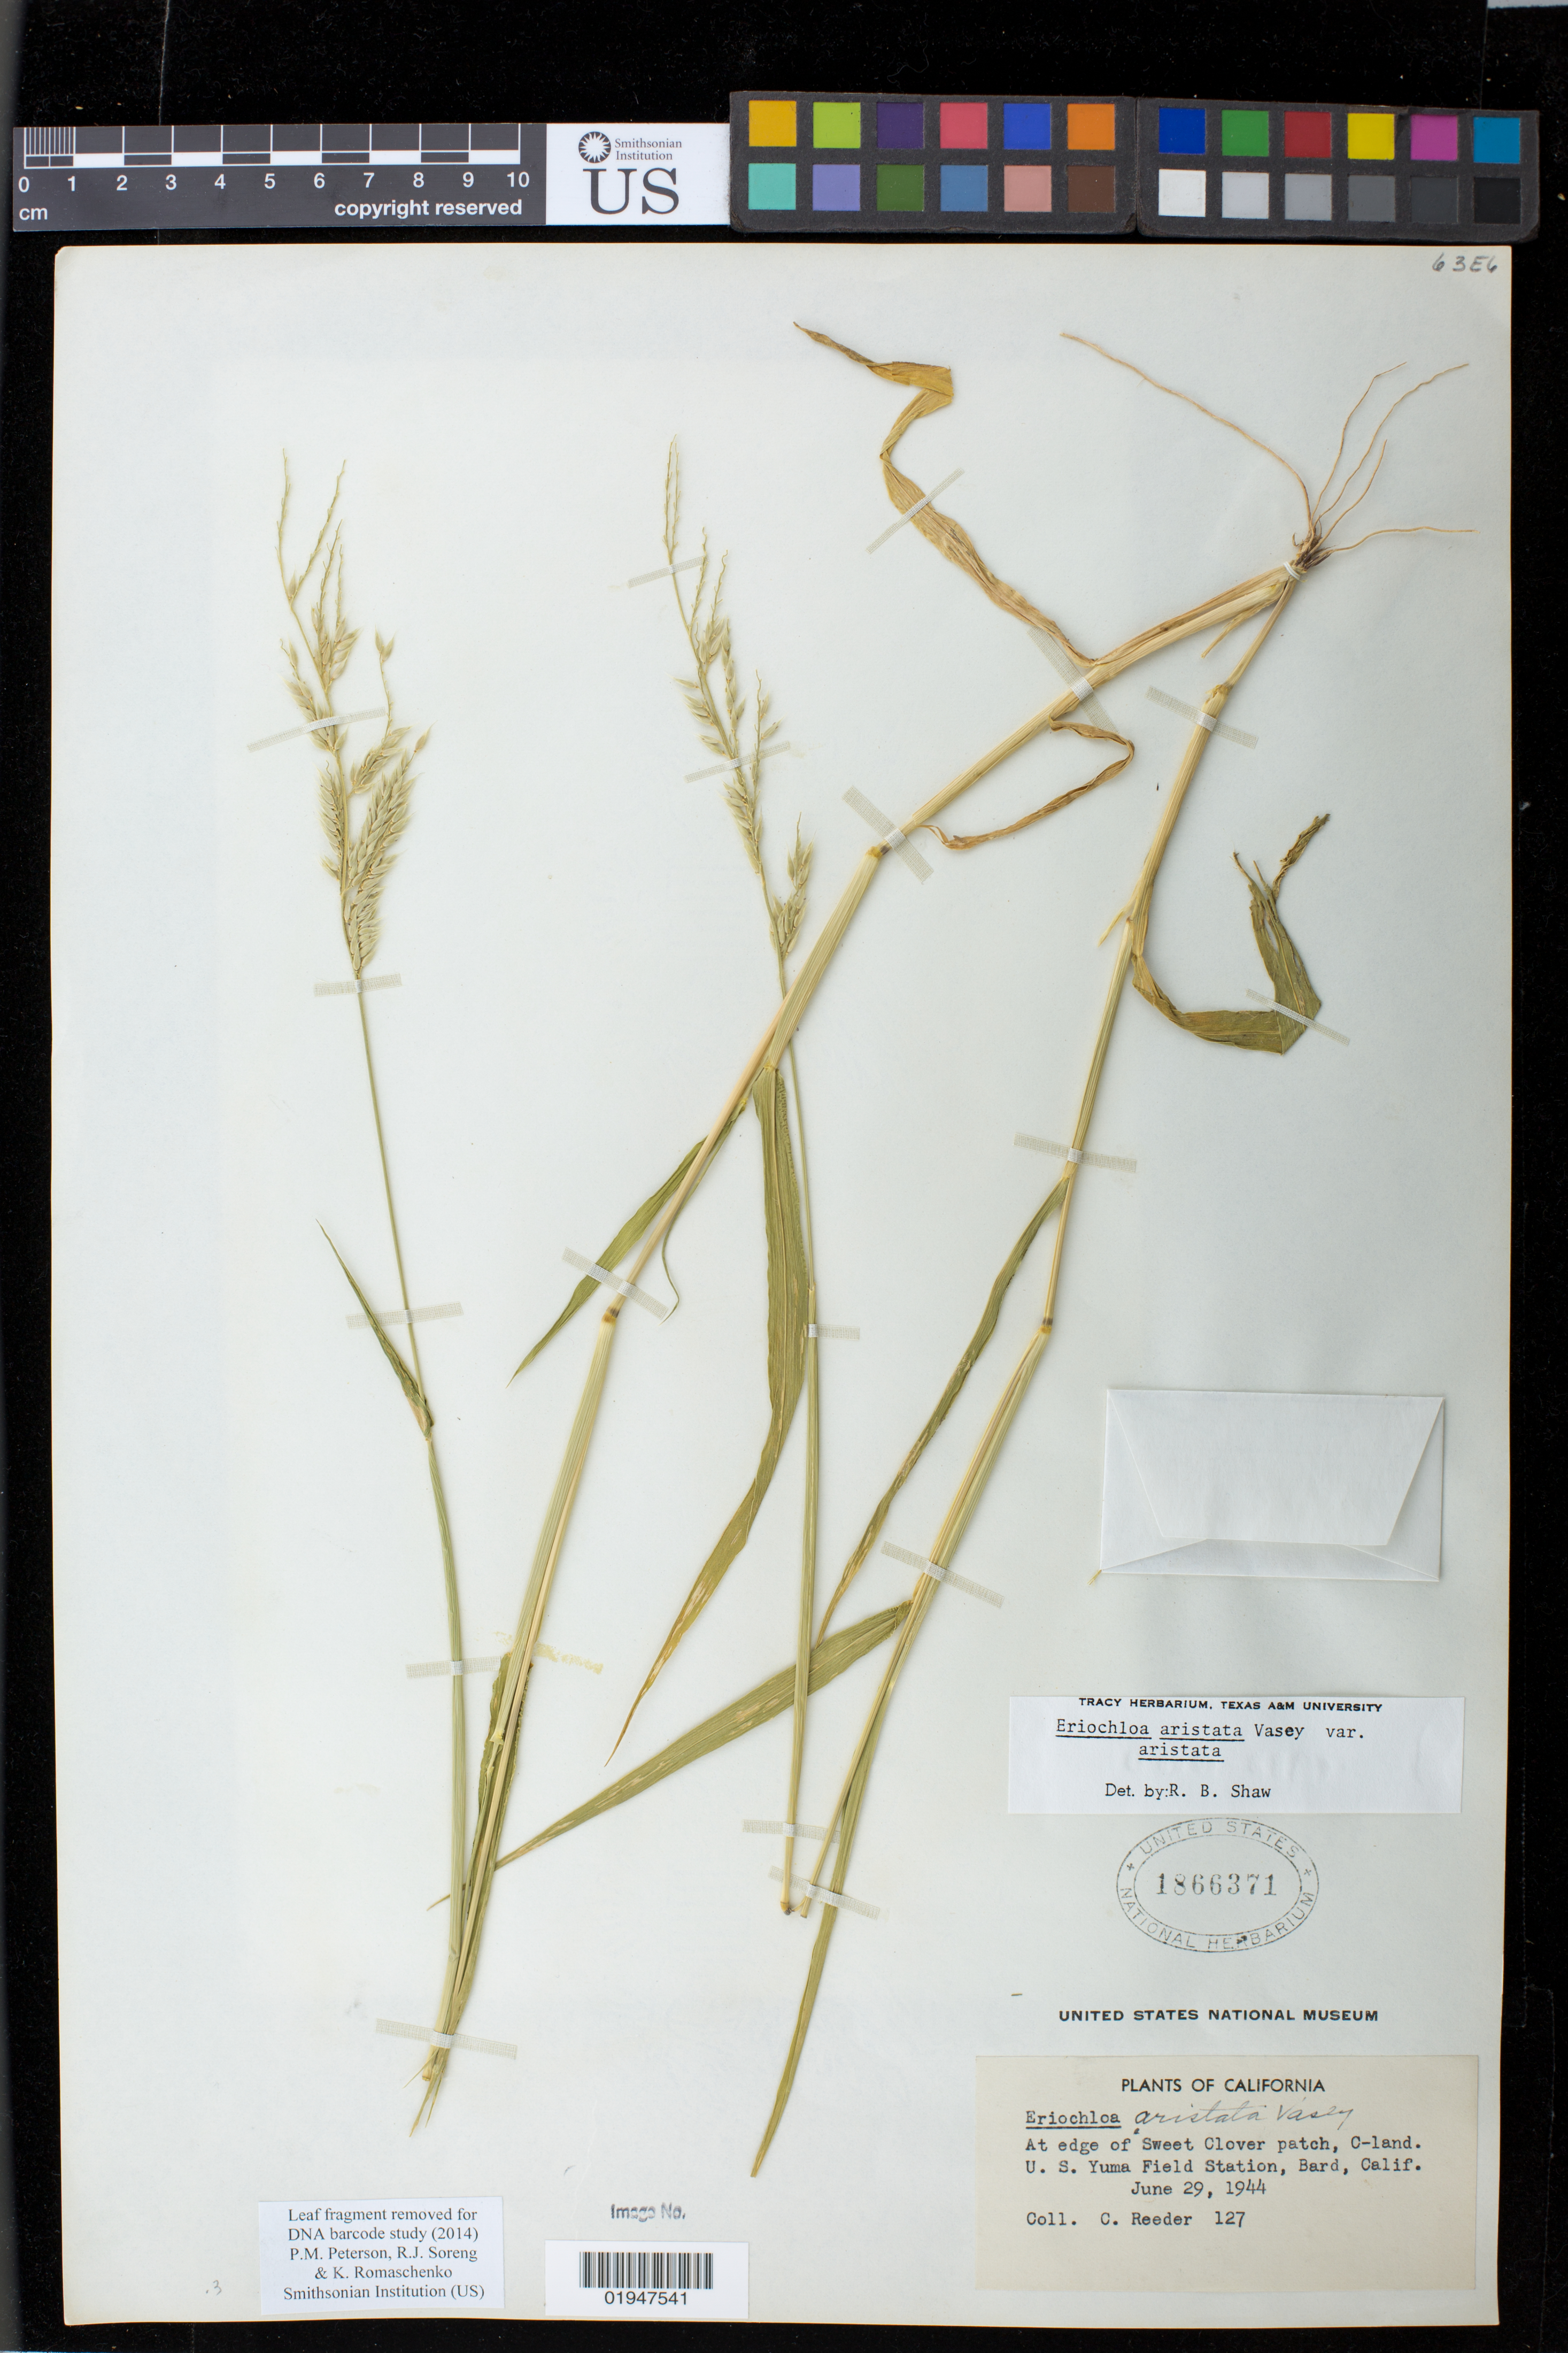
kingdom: Plantae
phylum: Tracheophyta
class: Liliopsida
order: Poales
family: Poaceae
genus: Eriochloa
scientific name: Eriochloa aristata var. aristata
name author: Vasey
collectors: C. Reeder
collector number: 127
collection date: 1944-06-29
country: United States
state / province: California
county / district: Imperial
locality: U.S. Yuma Field Station, Bard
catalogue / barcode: US 1866371